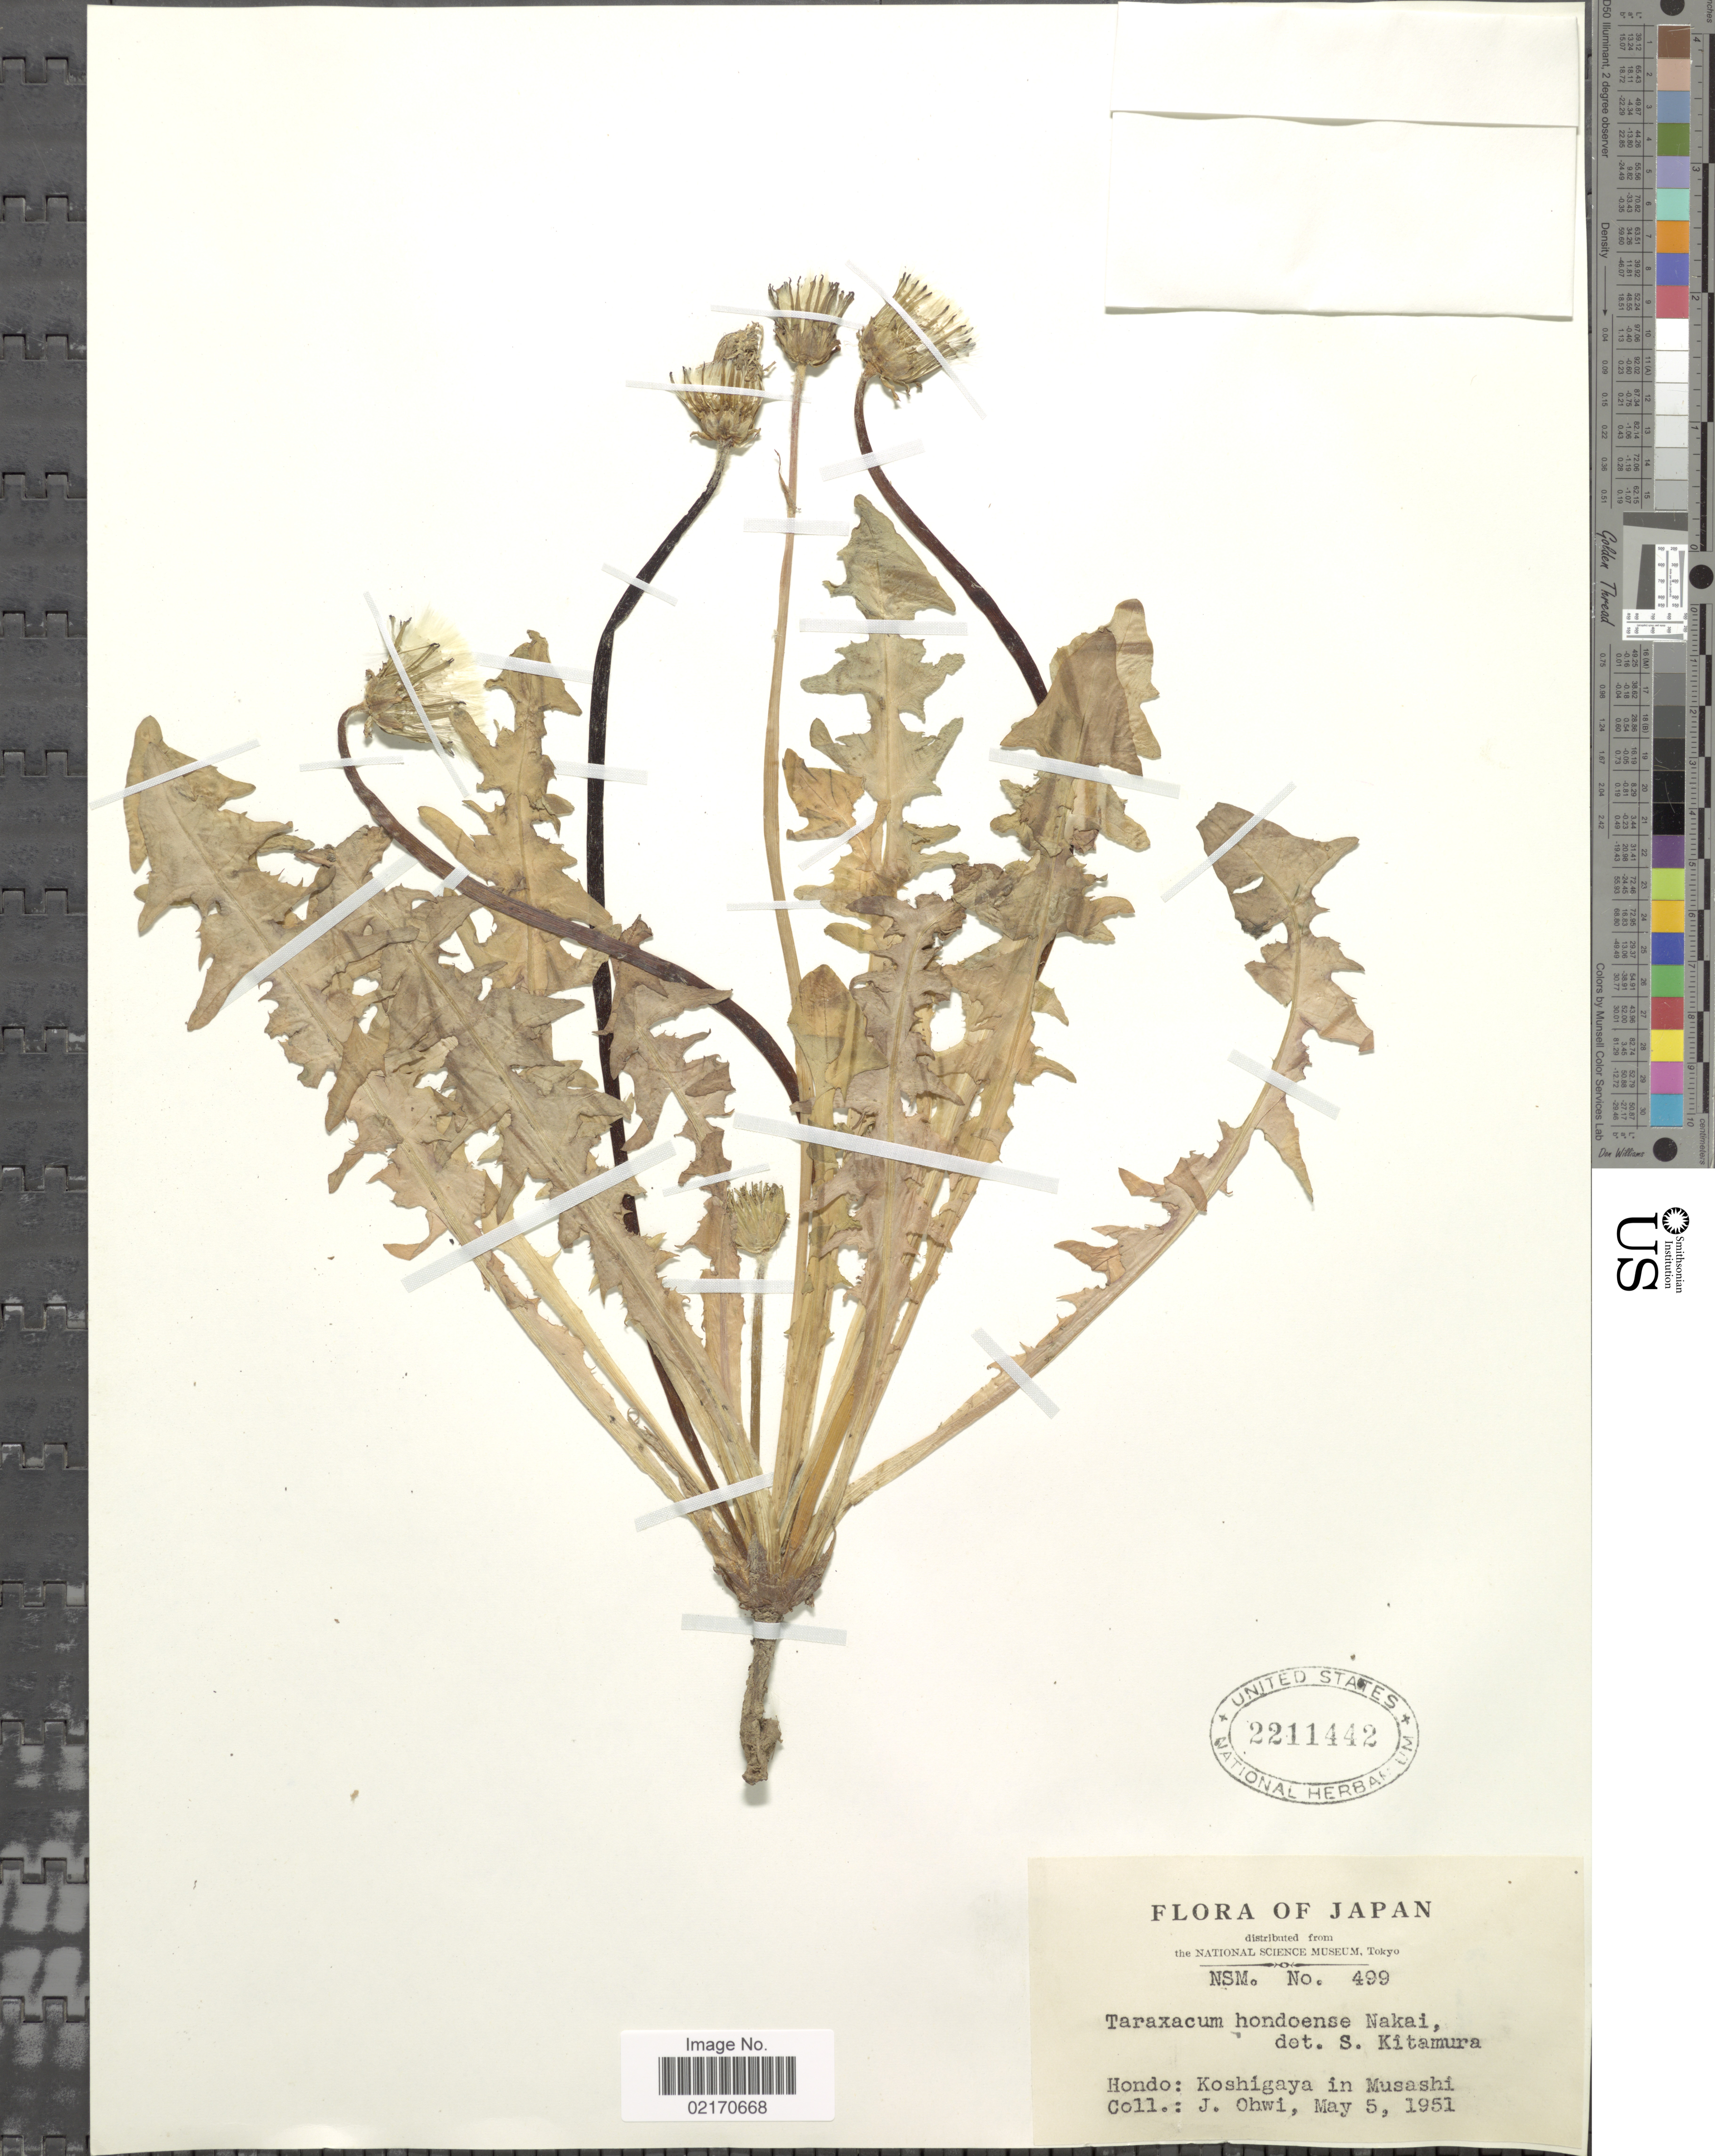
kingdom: Plantae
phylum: Tracheophyta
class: Magnoliopsida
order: Asterales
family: Asteraceae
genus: Taraxacum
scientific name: Taraxacum platycarpum subsp. hondoense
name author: (Nakai ex Koidz.) Morita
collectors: J. Ohwi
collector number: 499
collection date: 1951-05-05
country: Japan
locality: Hondo: Koshigaya in Musashi.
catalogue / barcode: US 2211442